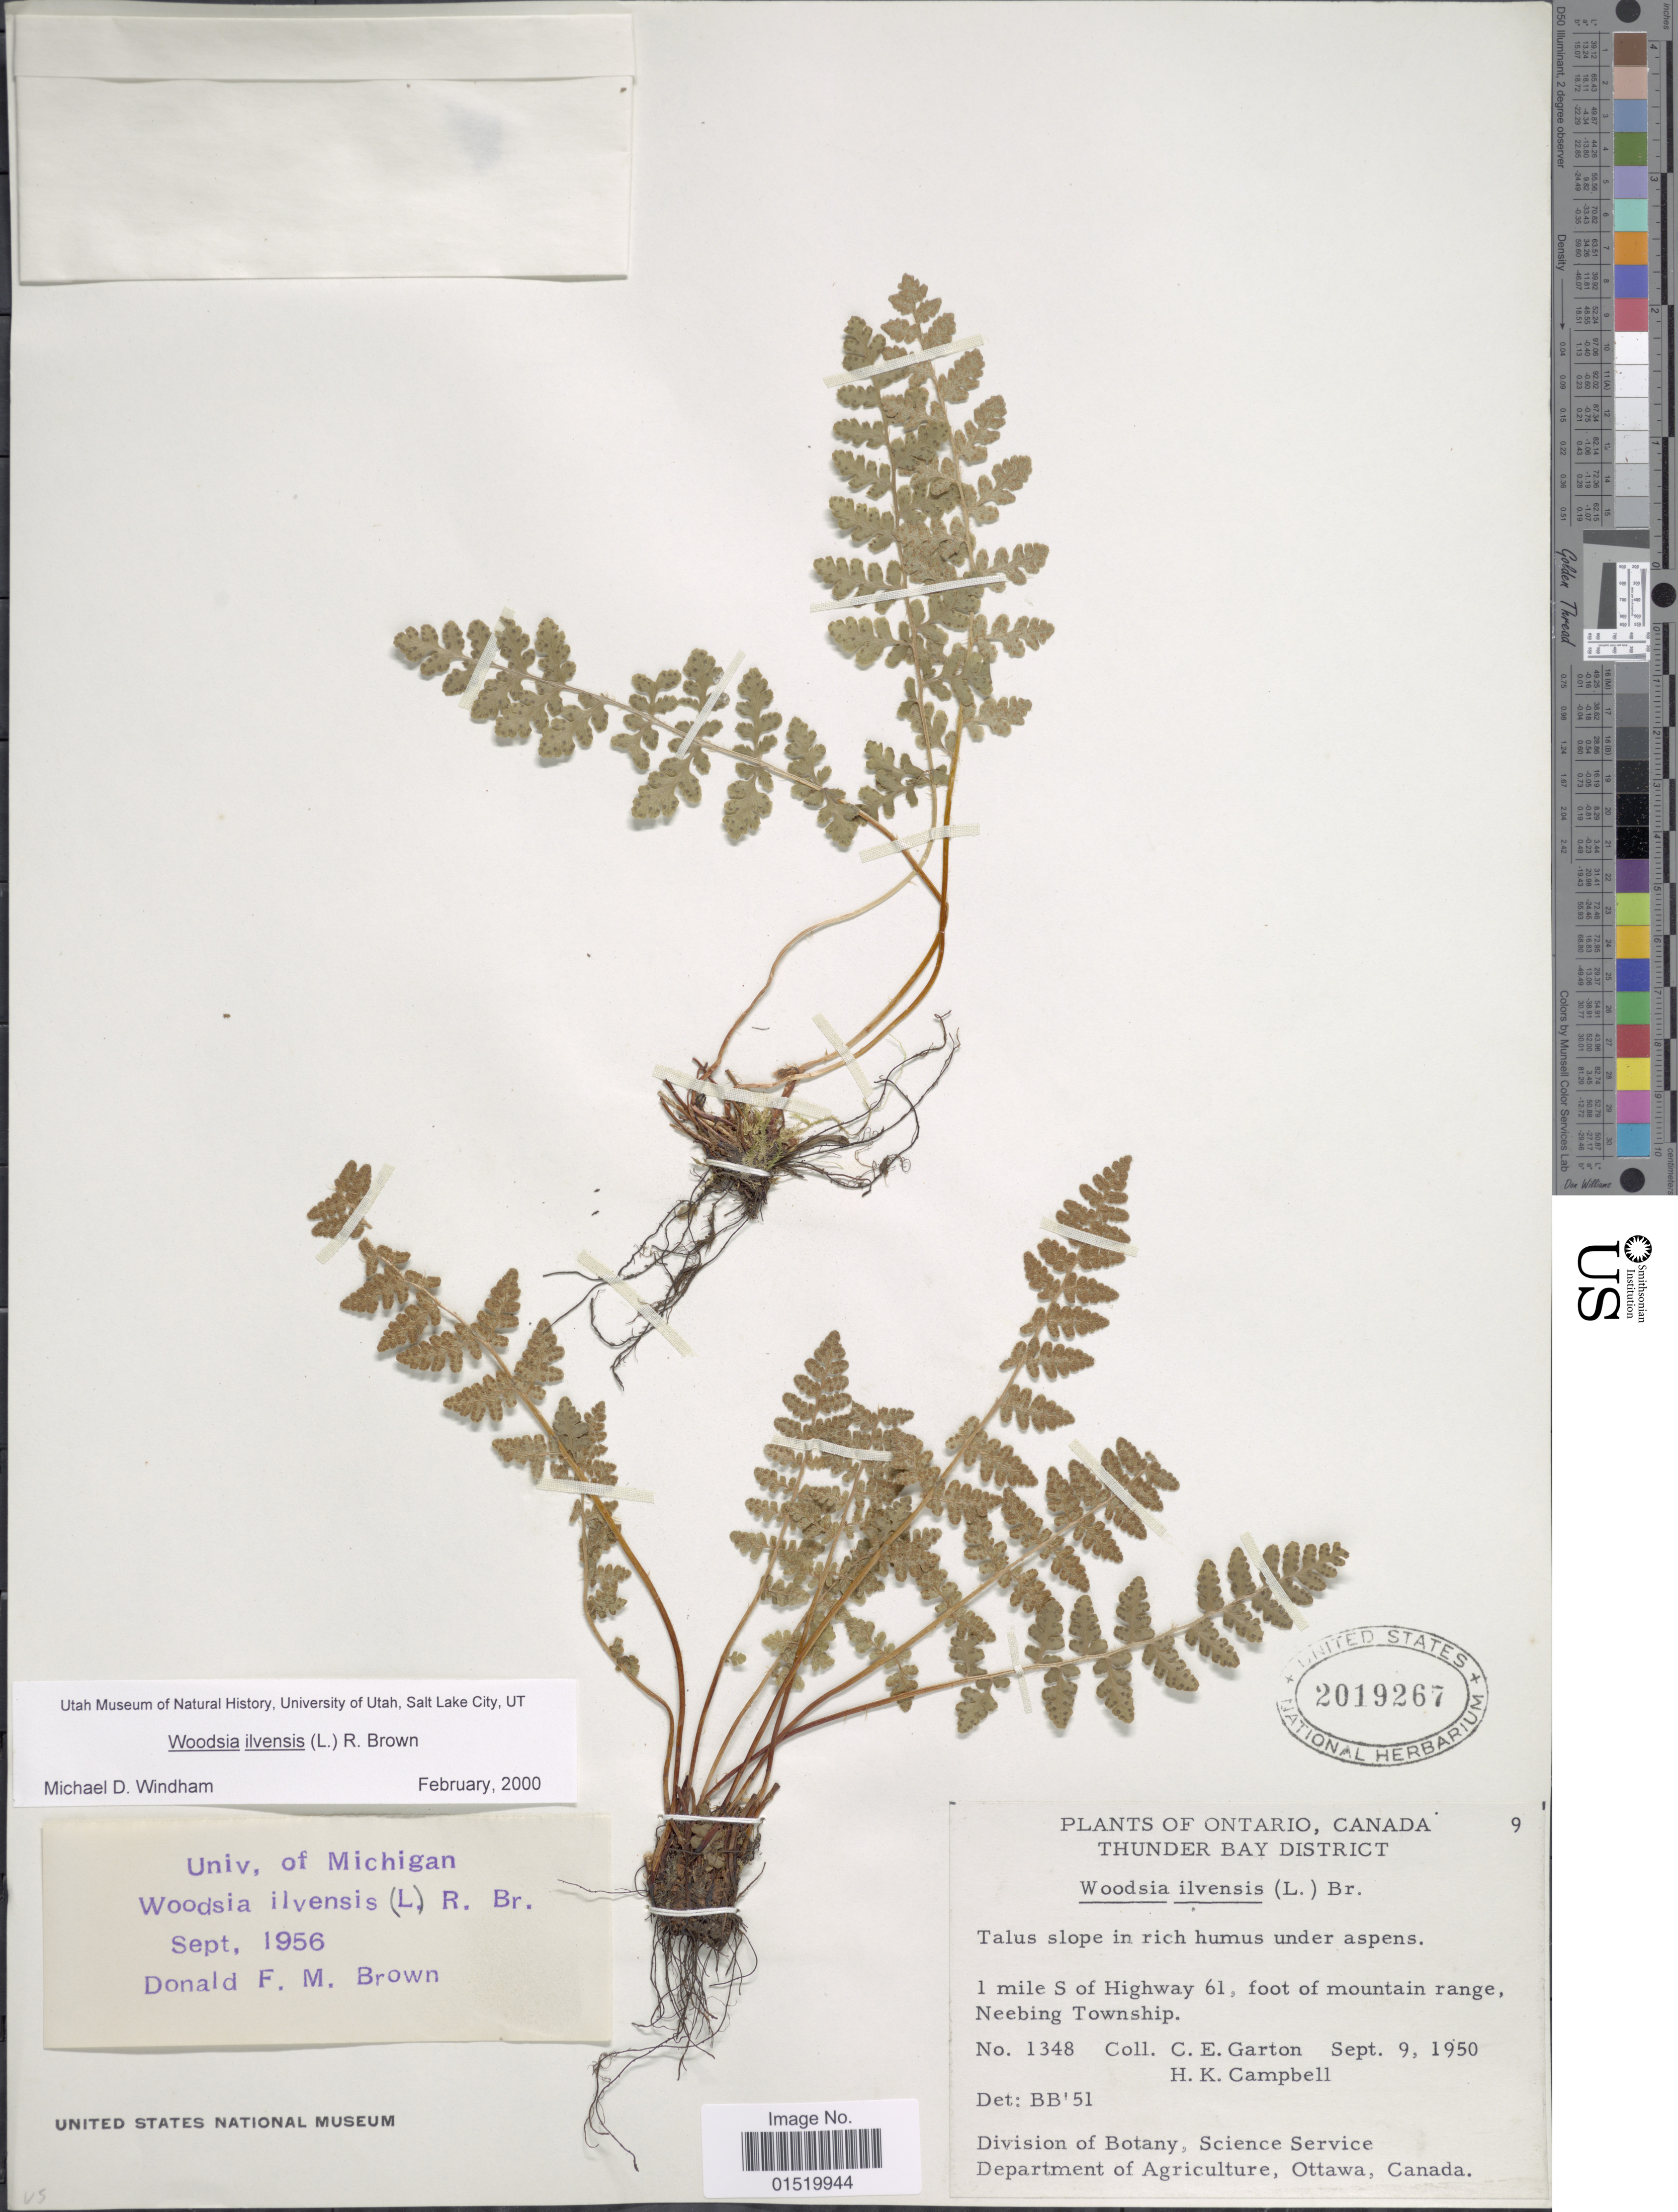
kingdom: Plantae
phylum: Tracheophyta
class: Polypodiopsida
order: Polypodiales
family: Woodsiaceae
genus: Woodsia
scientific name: Woodsia ilvensis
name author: (L.) R. Br.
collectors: C. E. Garton & H. K. Campbell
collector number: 1348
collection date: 1950-09-09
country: Canada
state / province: Ontario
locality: Thunder Bay District, 1 mile S of Highway 61, foot of mountain range, Neebing Township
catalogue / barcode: US 2019267